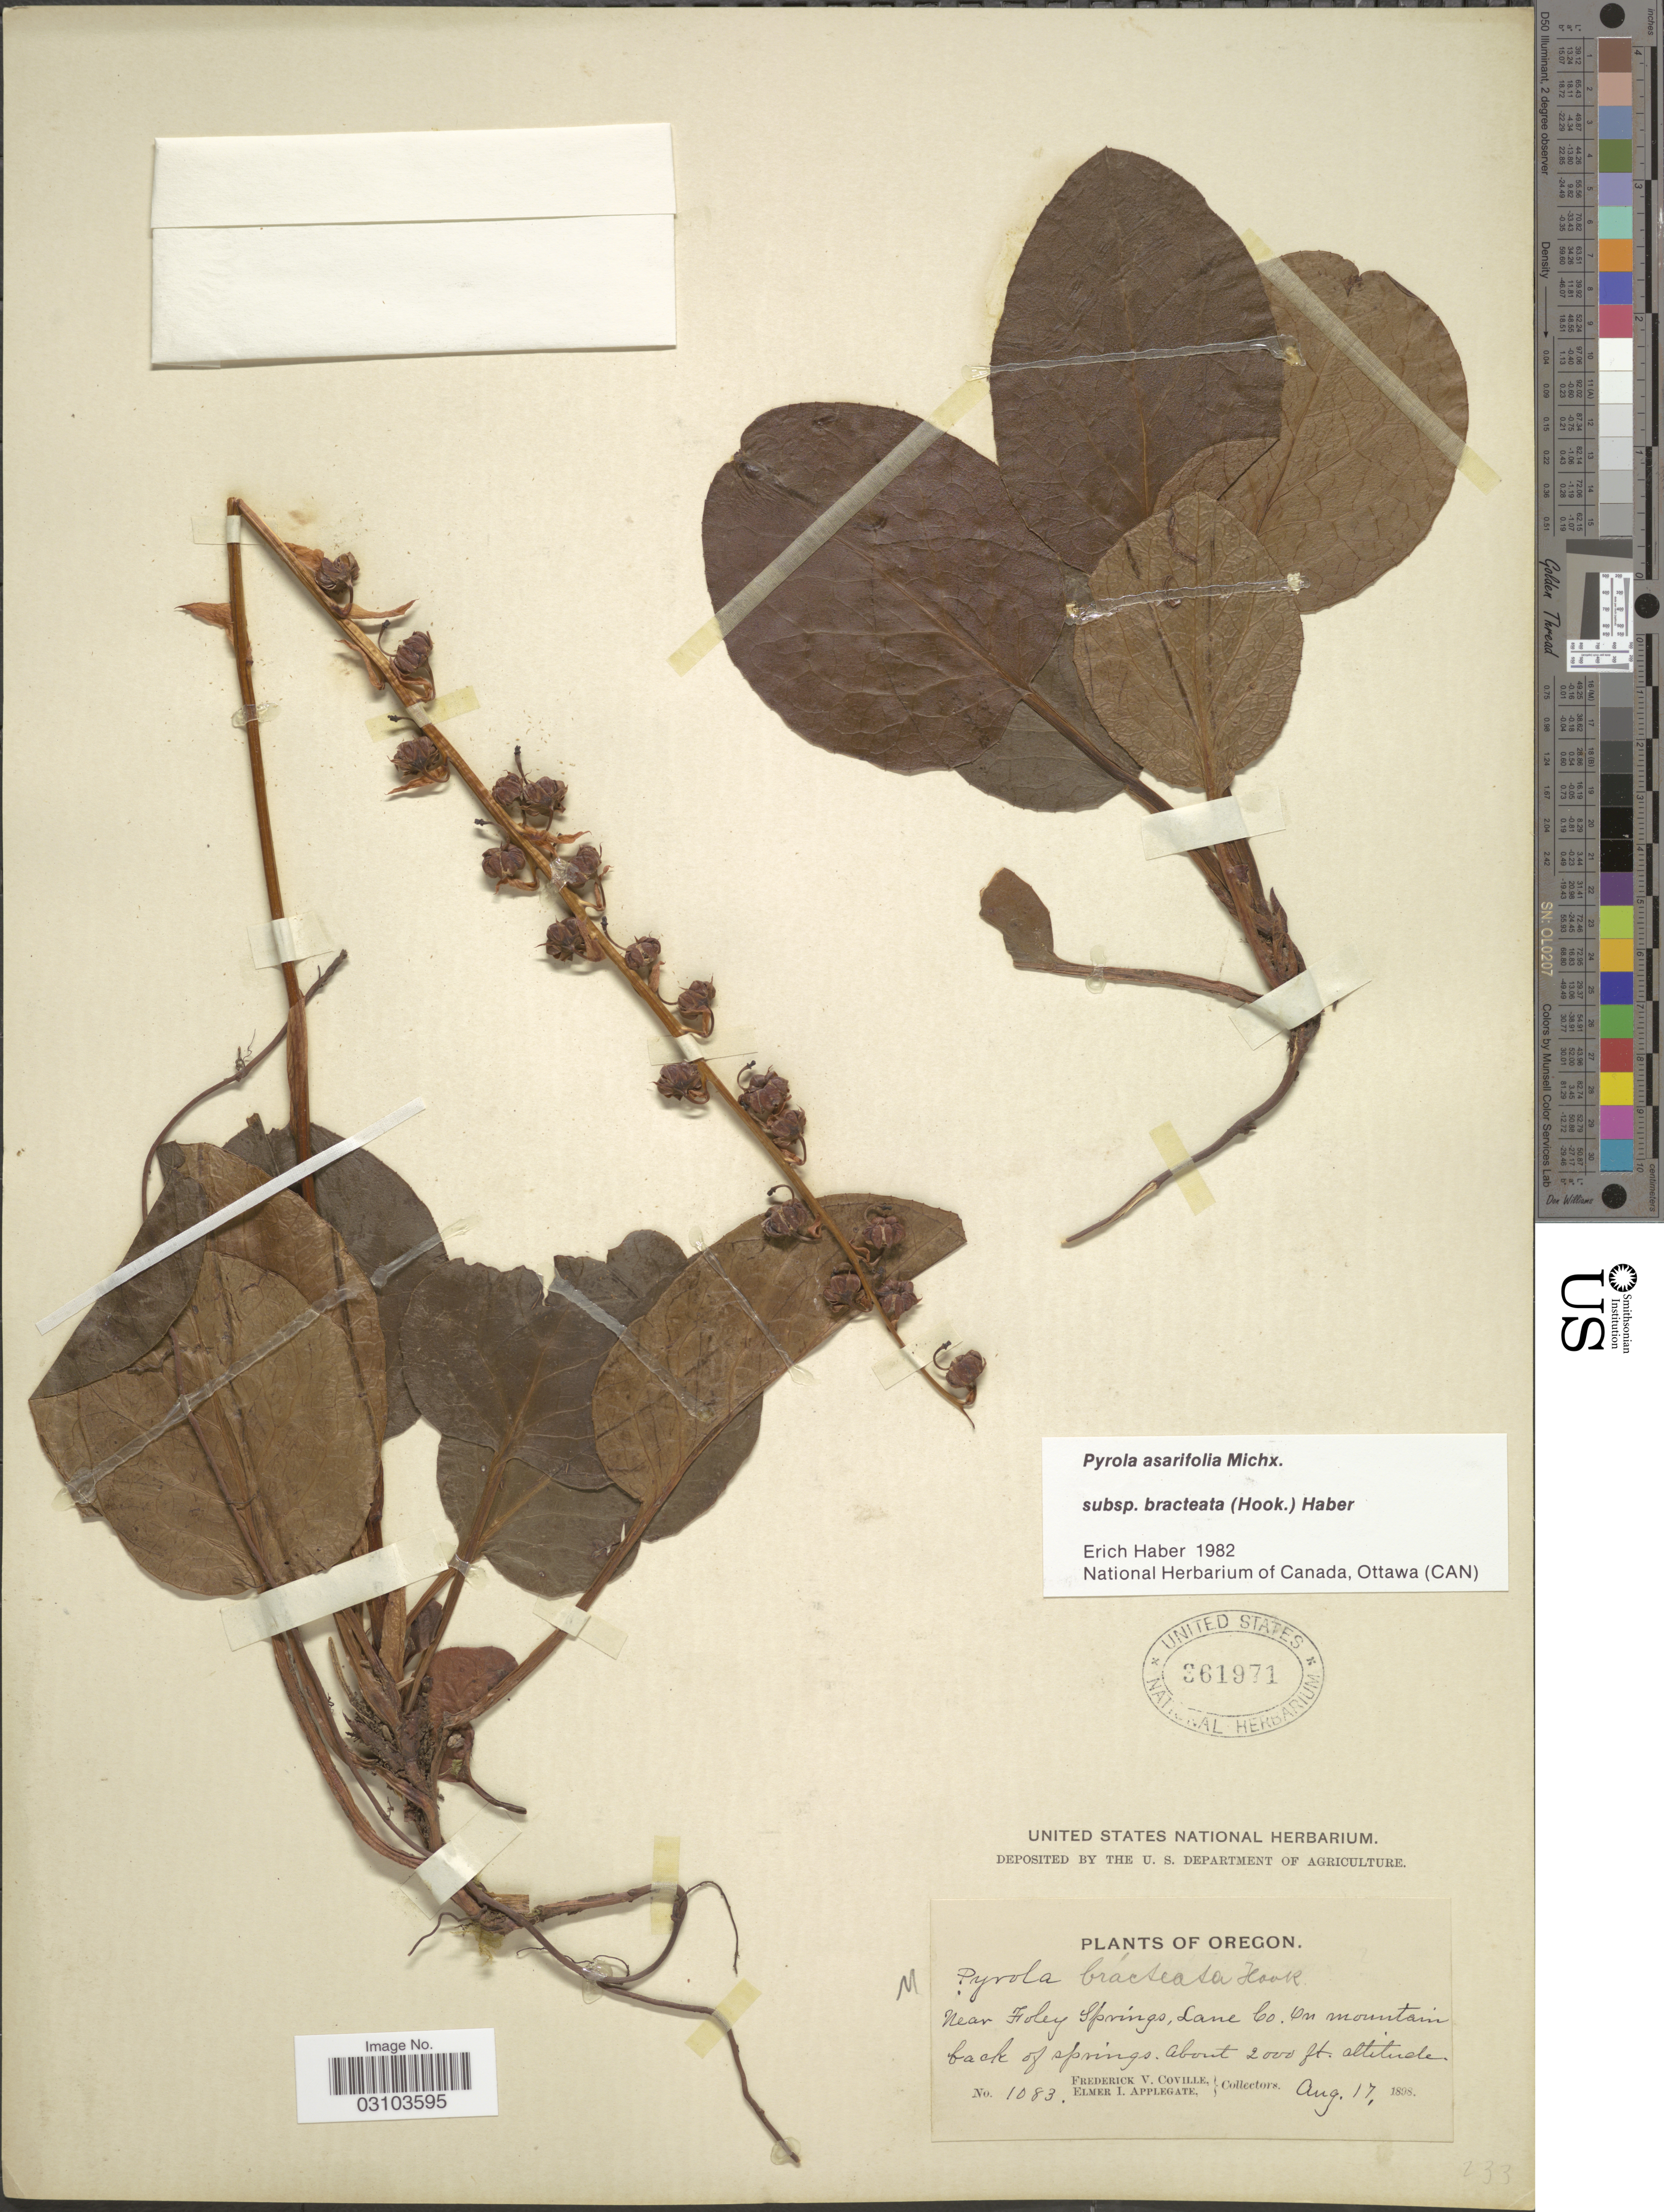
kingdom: Plantae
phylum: Tracheophyta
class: Magnoliopsida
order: Ericales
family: Ericaceae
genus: Pyrola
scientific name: Pyrola asarifolia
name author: Michx.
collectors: F. V. Coville & E. I. Applegate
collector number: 1083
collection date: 1898-08-17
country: United States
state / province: Oregon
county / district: Lane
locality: Near Foley Springs, Lane Co. On mountain back of springs.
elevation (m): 610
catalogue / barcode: US 361971